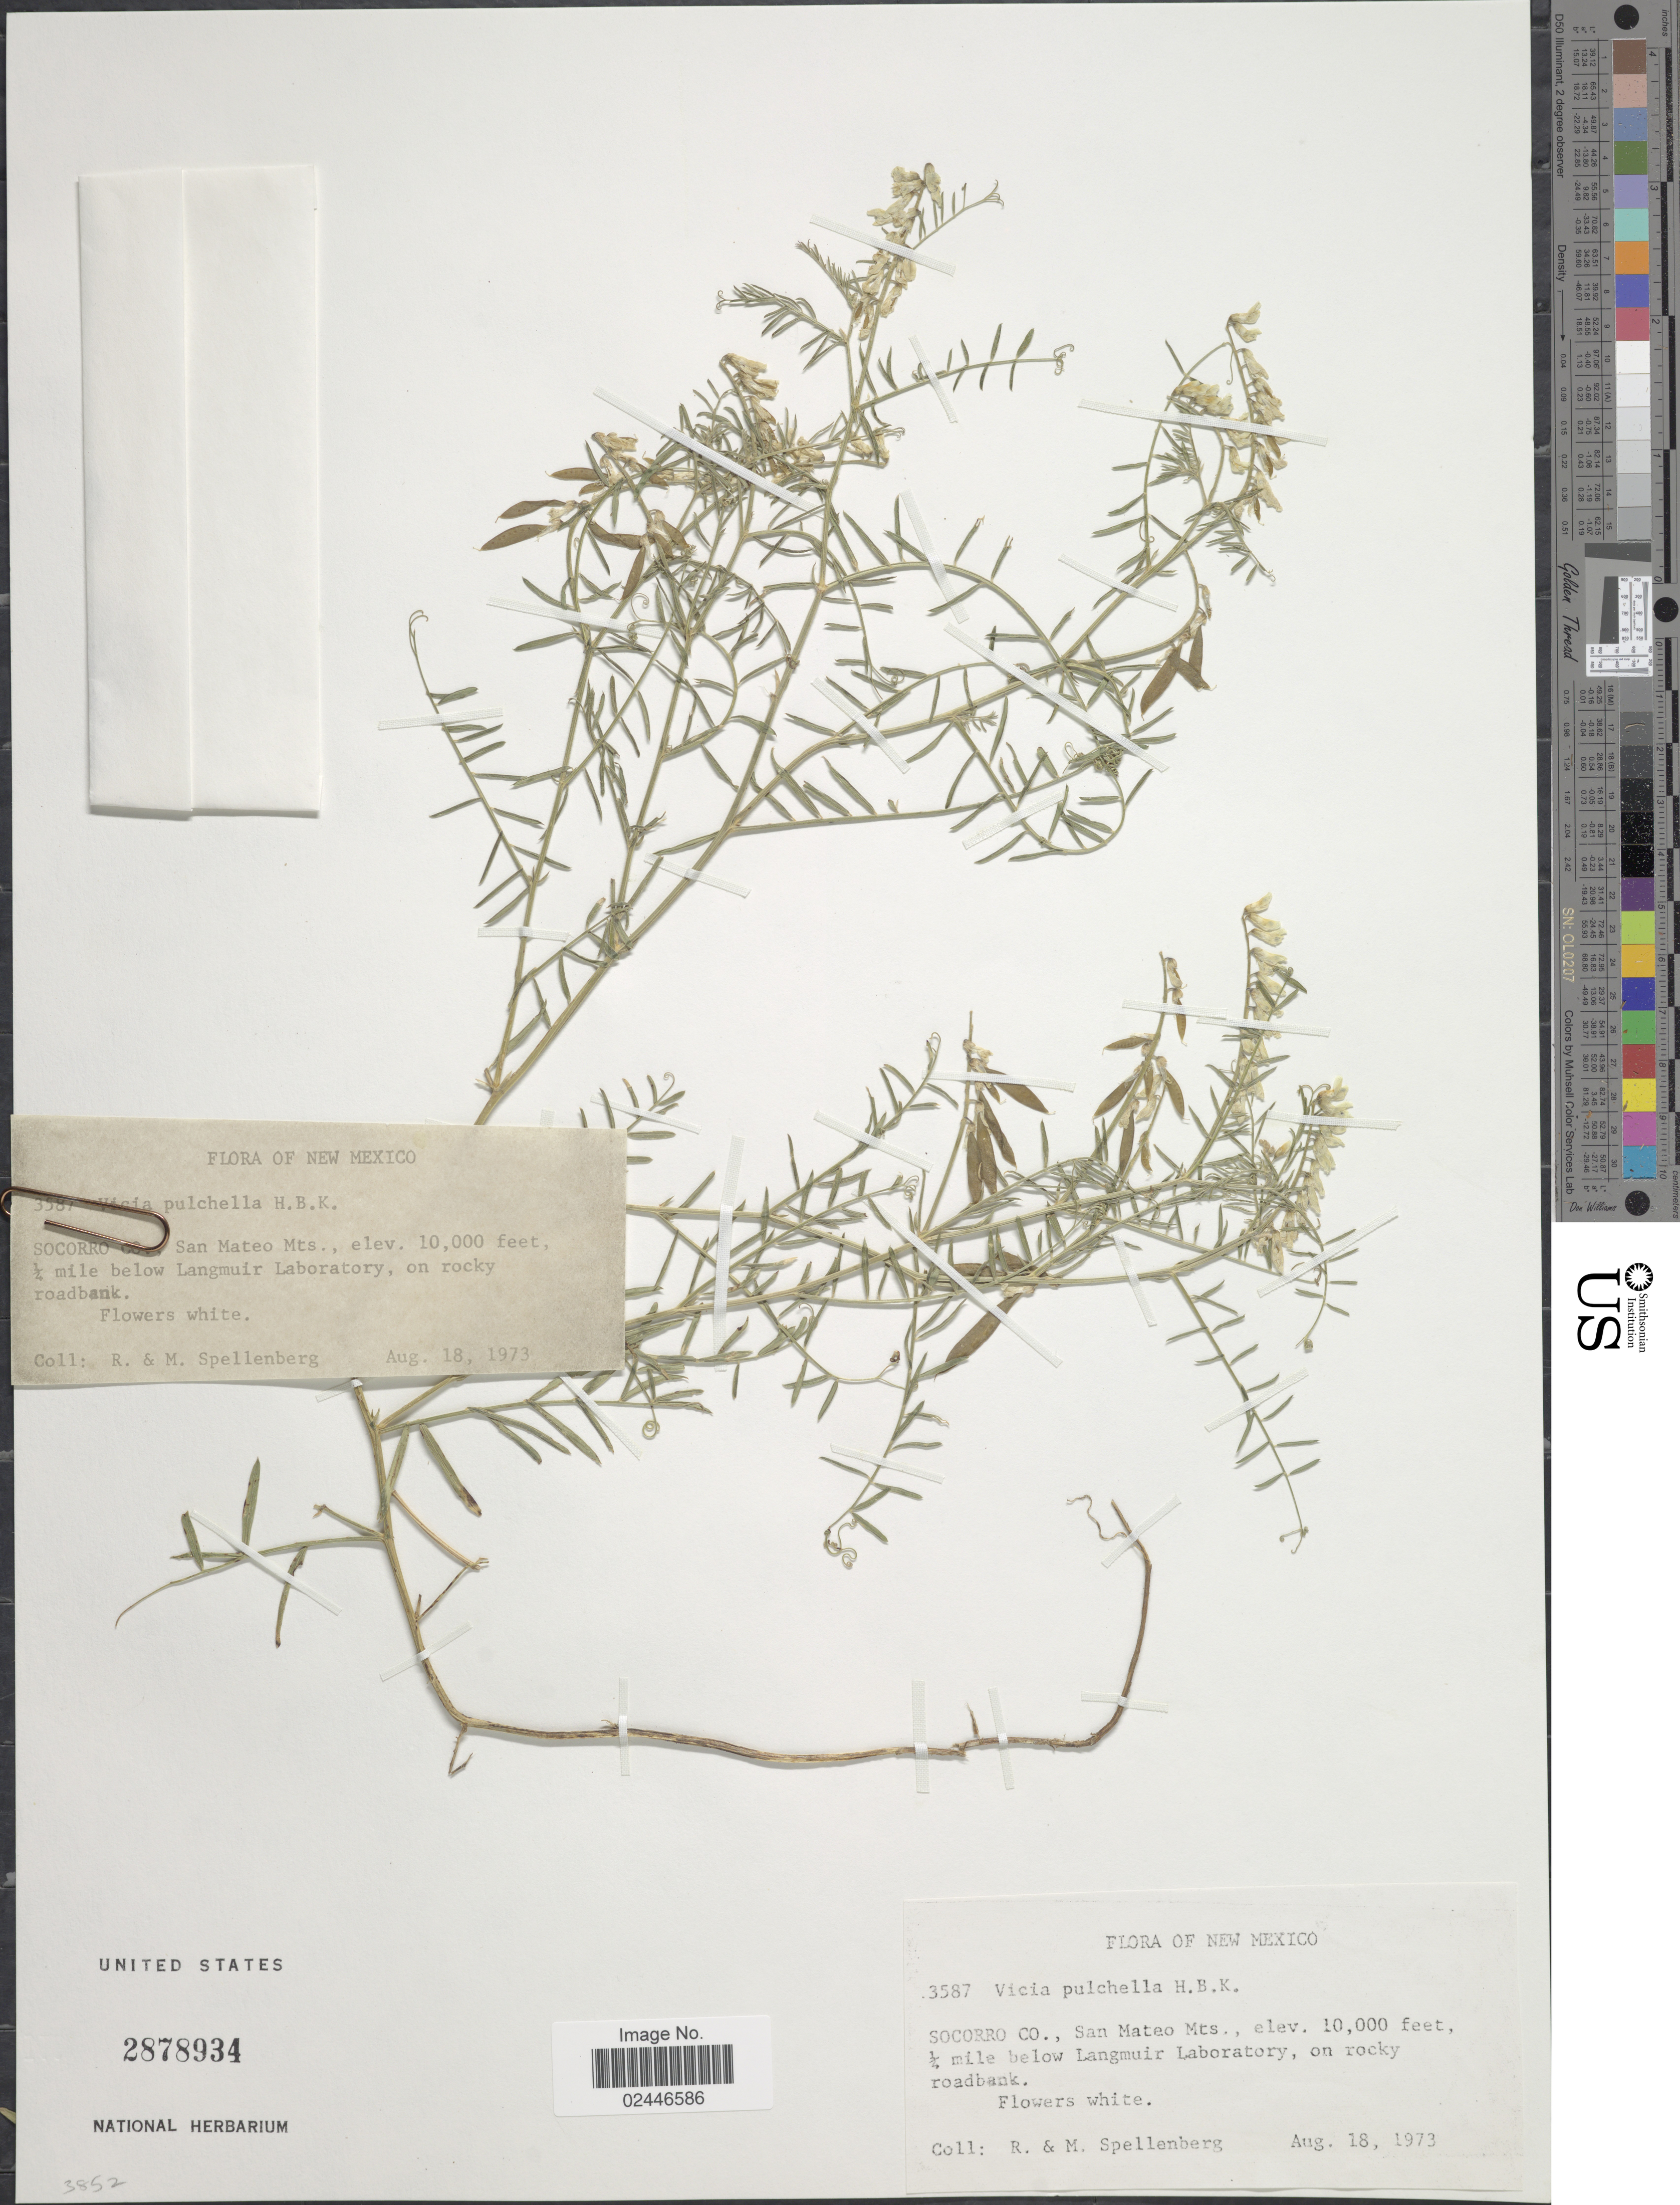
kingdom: Plantae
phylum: Tracheophyta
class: Magnoliopsida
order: Fabales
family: Fabaceae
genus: Vicia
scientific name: Vicia pulchella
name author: Kunth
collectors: R. Spellenberg & Spellenberg, M.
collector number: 3587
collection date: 1973-08-18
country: United States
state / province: New Mexico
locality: Socorro Co., San Mateo Mts, 1/4 mile below Langmuir Laboratory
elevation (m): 3048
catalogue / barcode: US 2878934